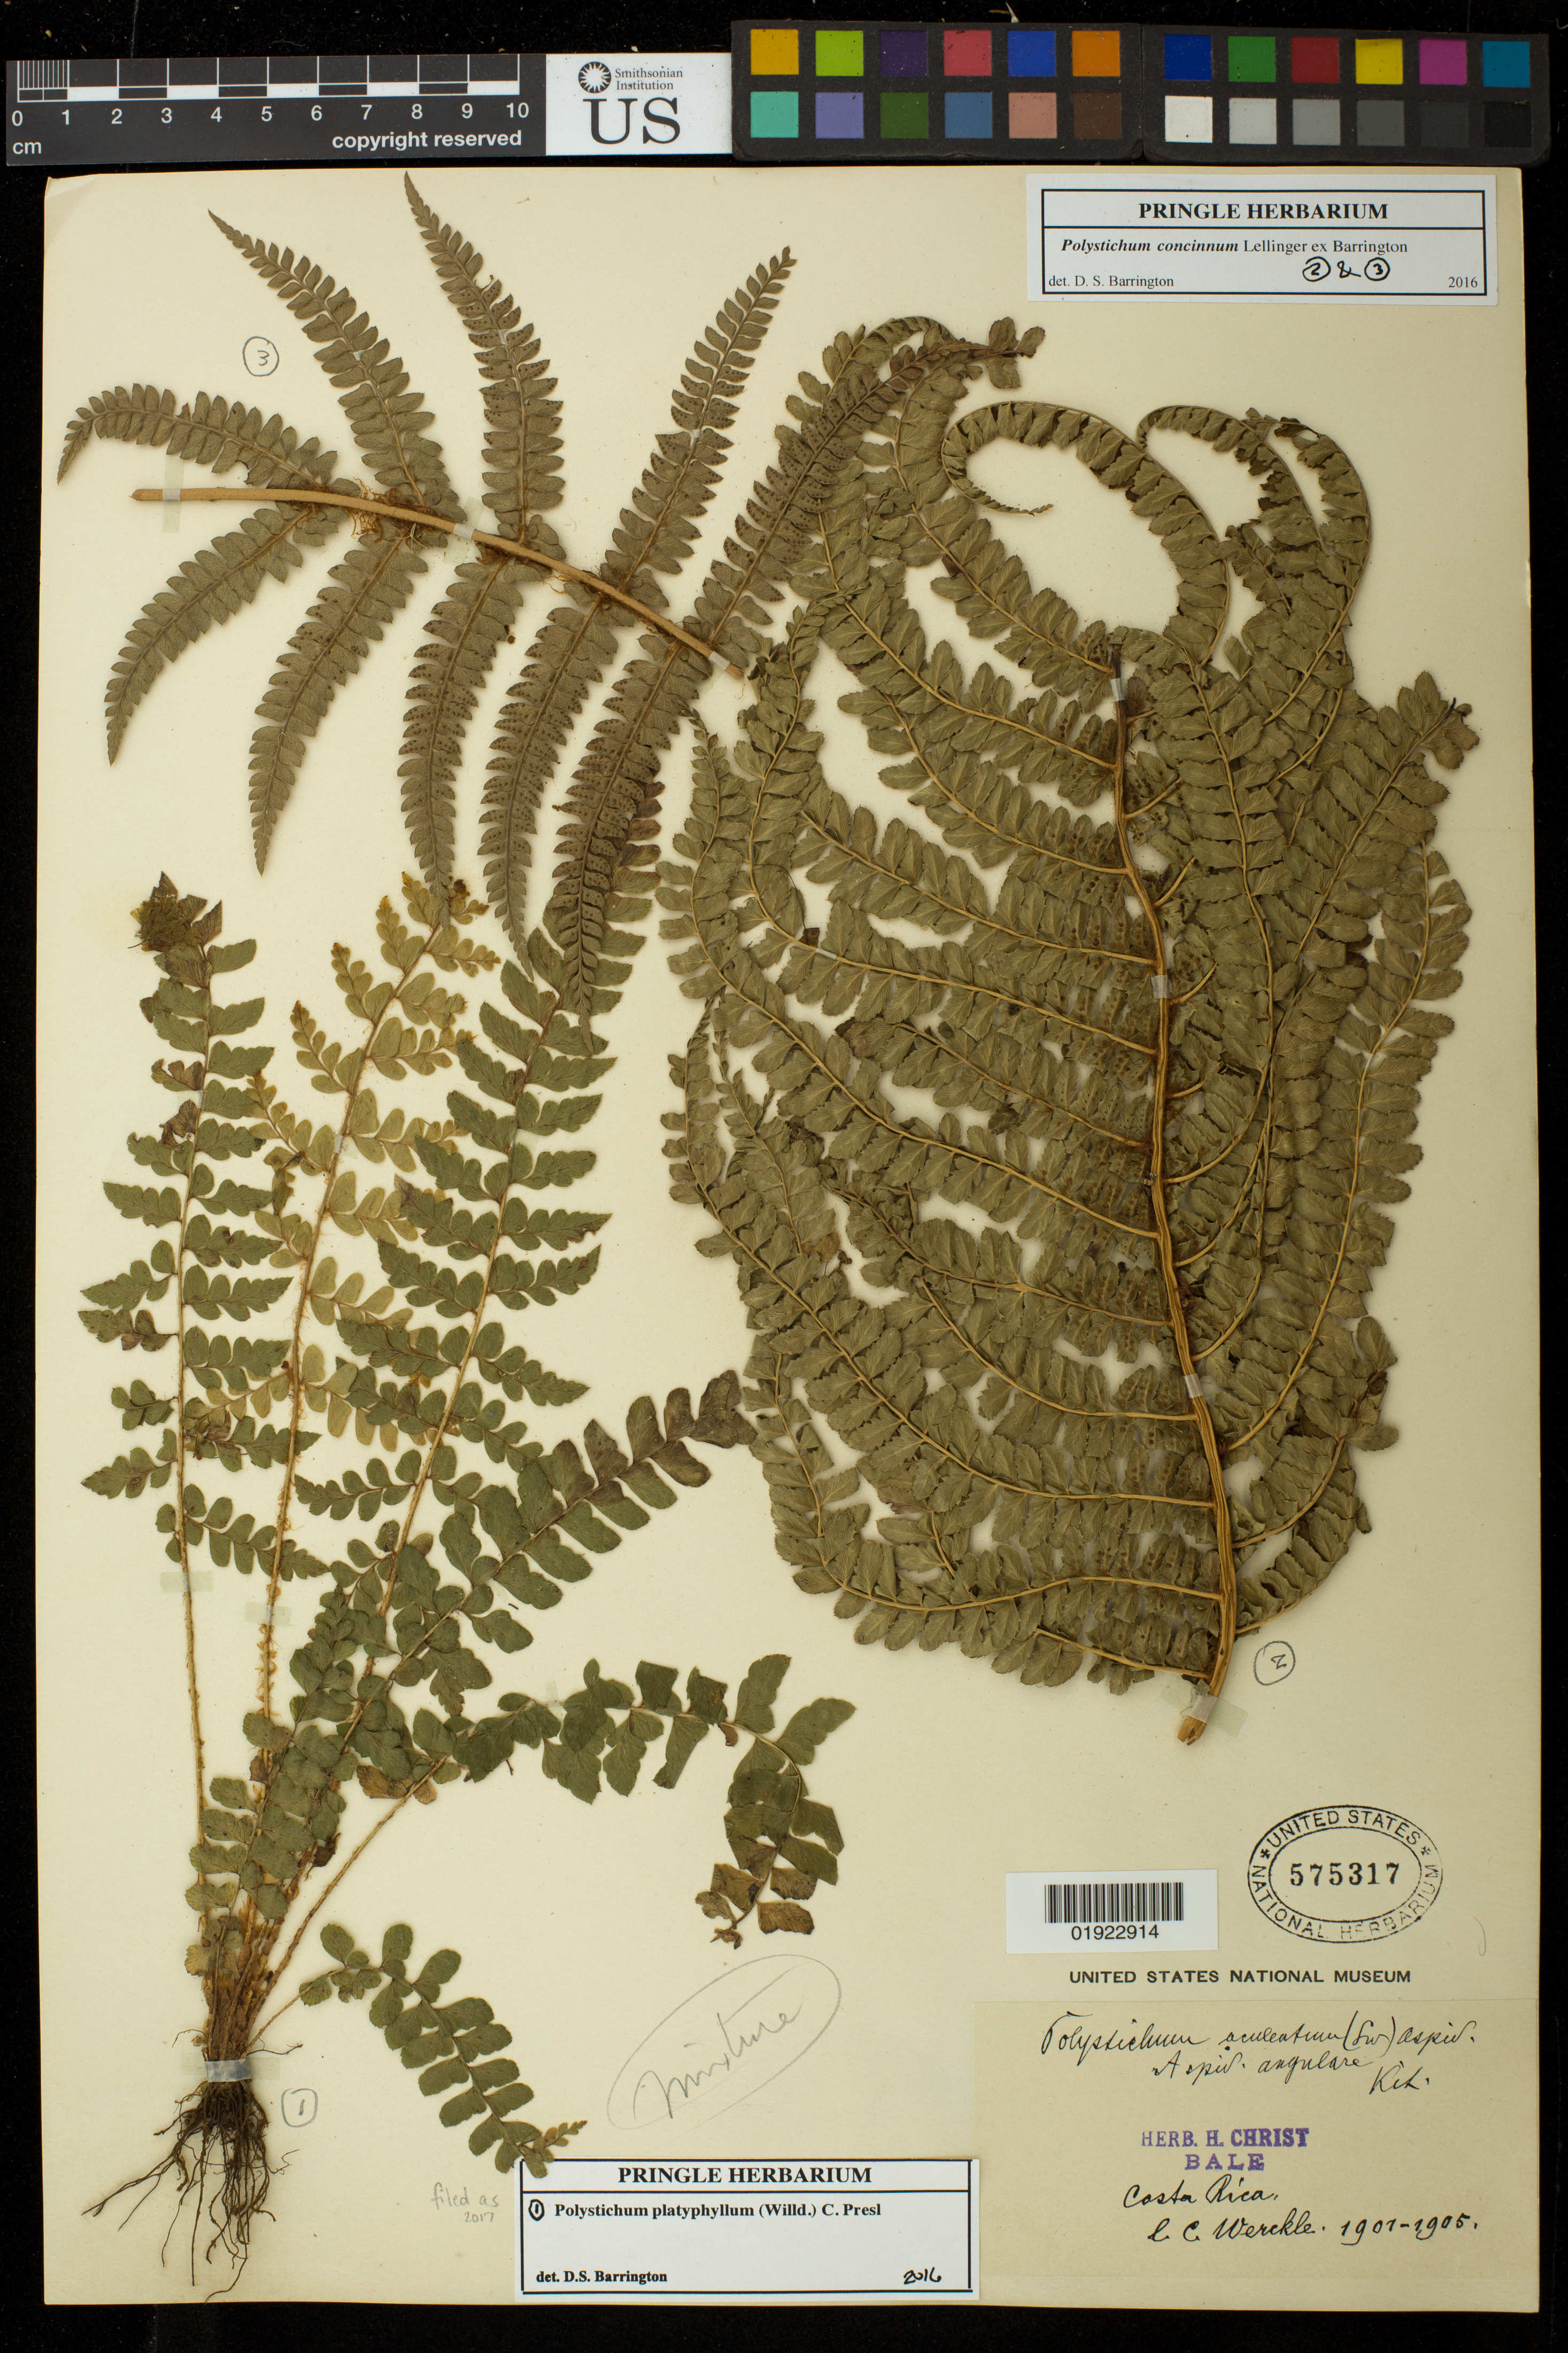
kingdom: Plantae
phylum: Tracheophyta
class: Polypodiopsida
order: Polypodiales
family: Dryopteridaceae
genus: Polystichum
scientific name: Polystichum platyphyllum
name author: (Willd.) C. Presl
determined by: Barrington, D. S., Curator (VT), University of Vermont (UNITED STATES)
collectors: C. Wercklé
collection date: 1901/1905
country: Costa Rica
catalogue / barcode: US 575317